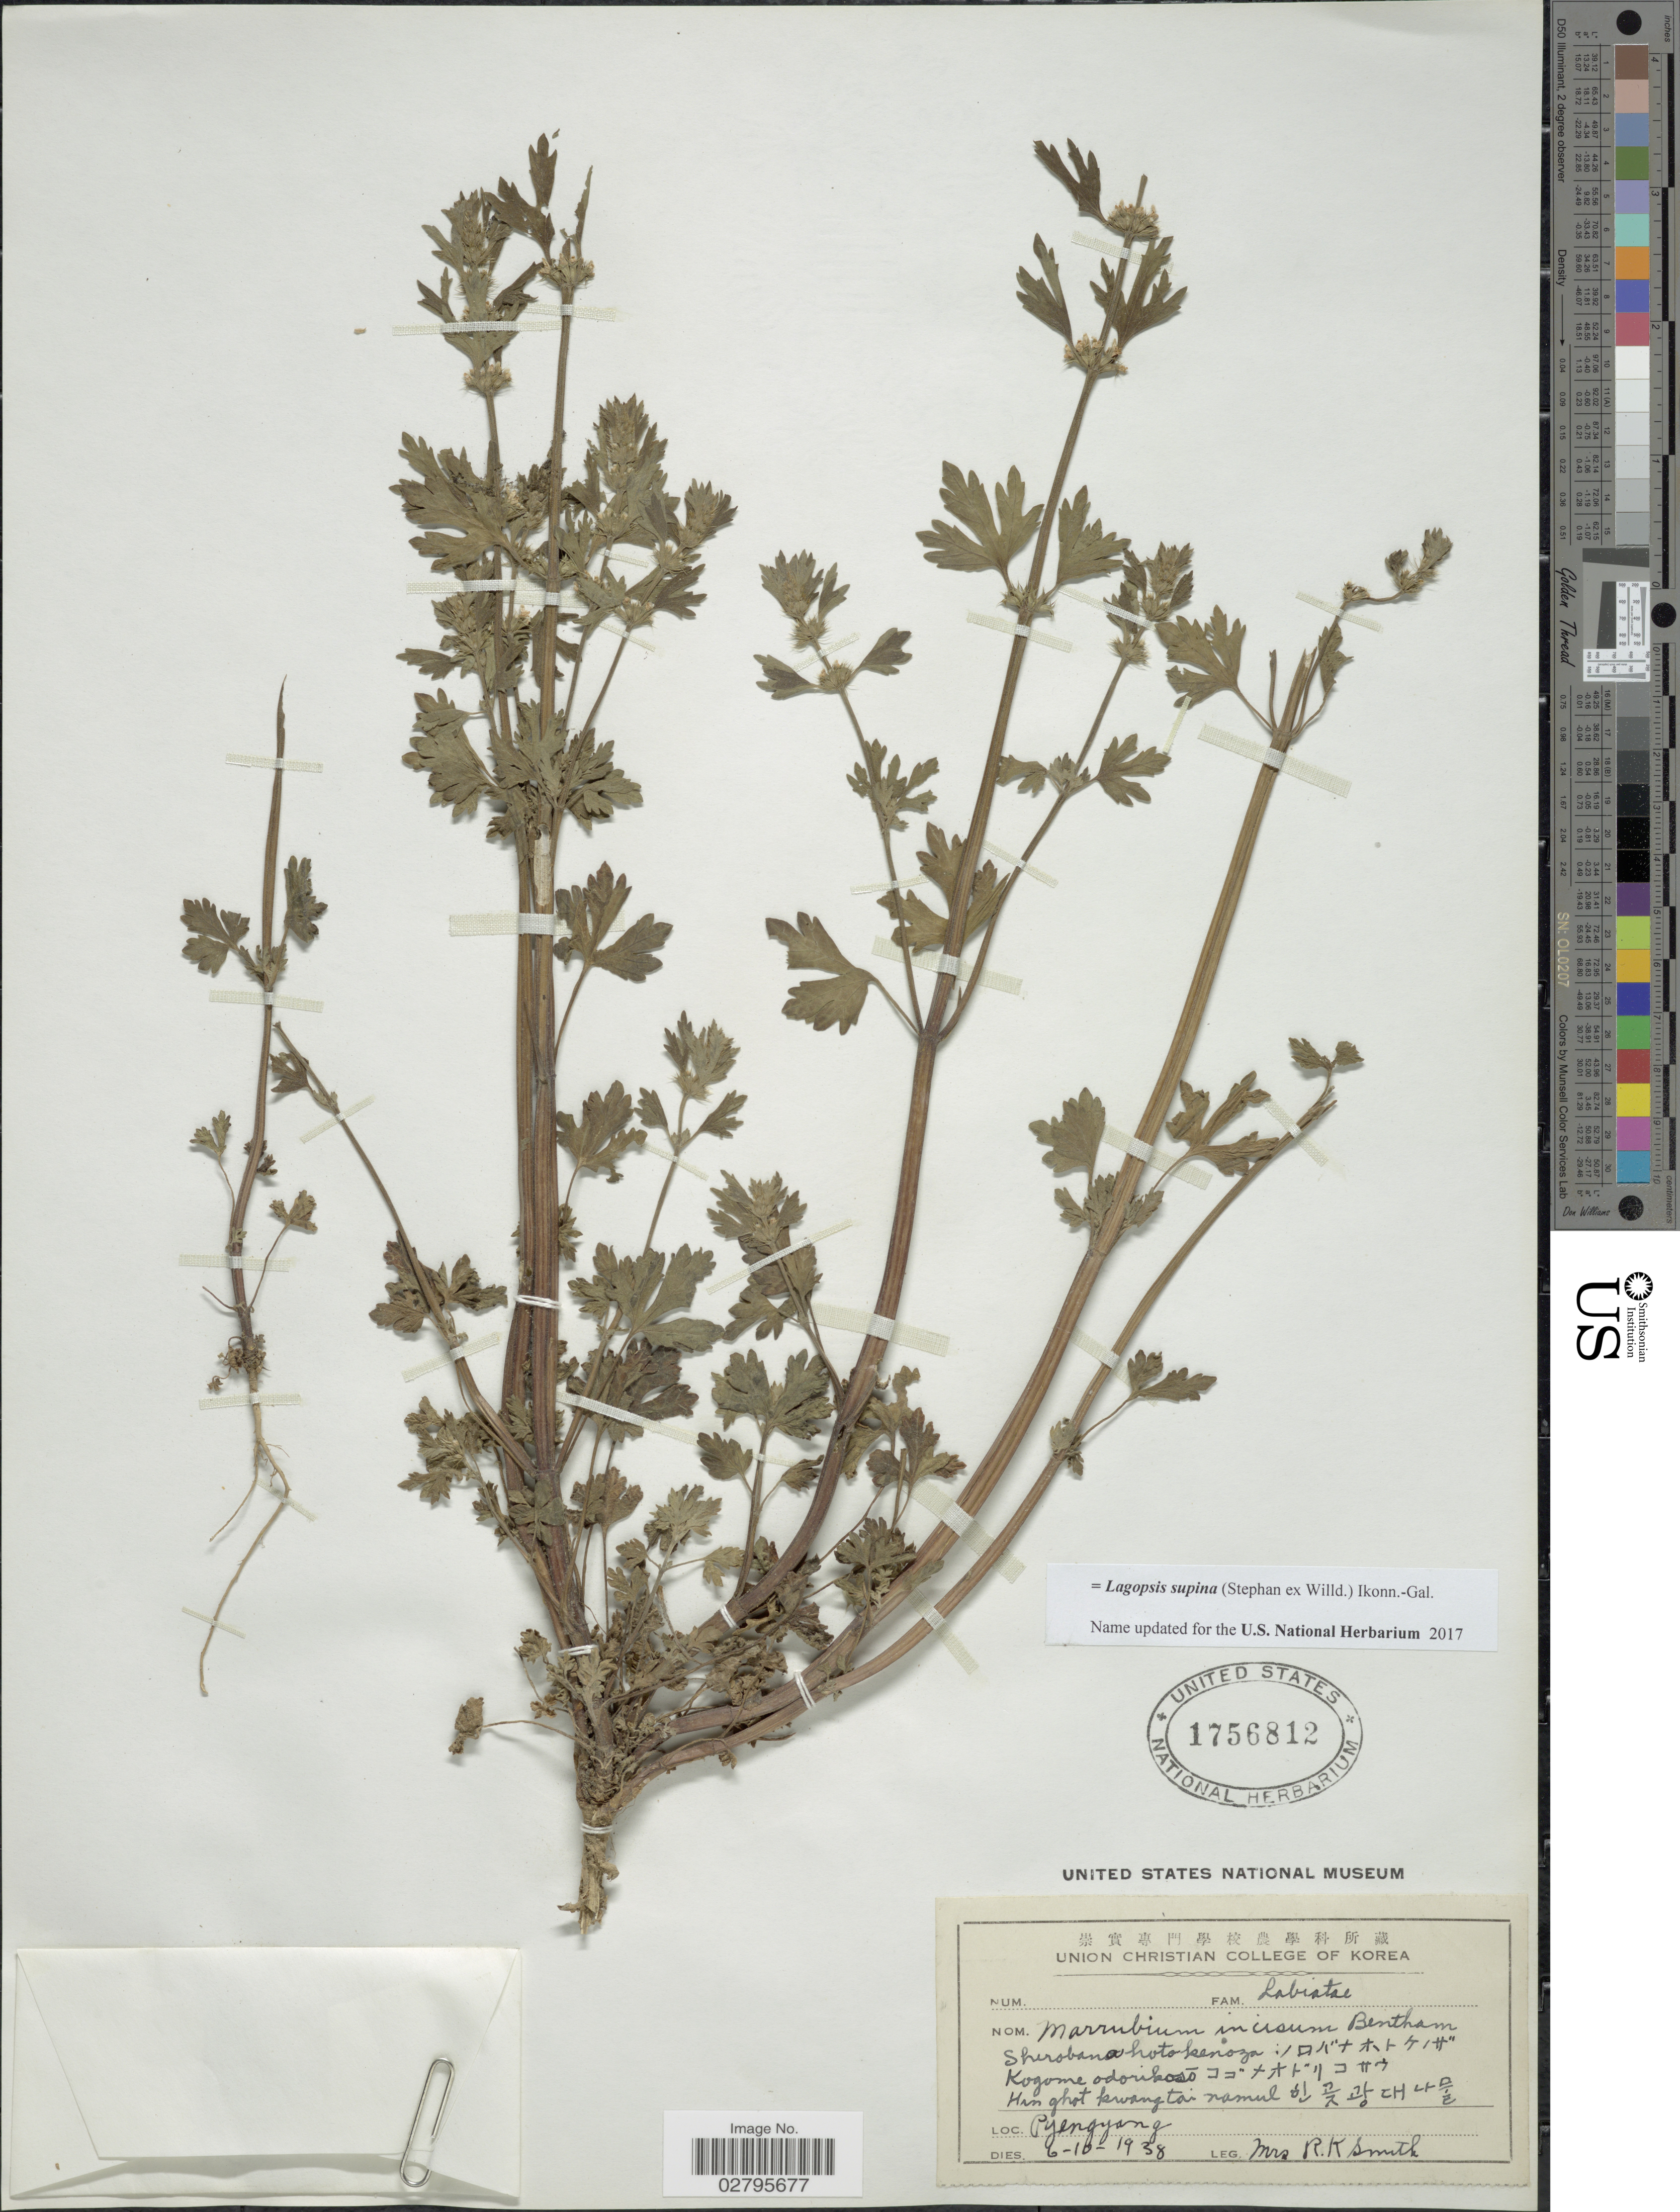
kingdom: Plantae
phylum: Tracheophyta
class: Magnoliopsida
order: Lamiales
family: Lamiaceae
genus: Lagopsis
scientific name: Lagopsis supina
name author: (Steph. ex Willd.) Ikonn.-Gal.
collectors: Mrs. R. K. Smith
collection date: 1938-10-06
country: North Korea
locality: Pyengyang.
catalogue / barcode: US 1756812